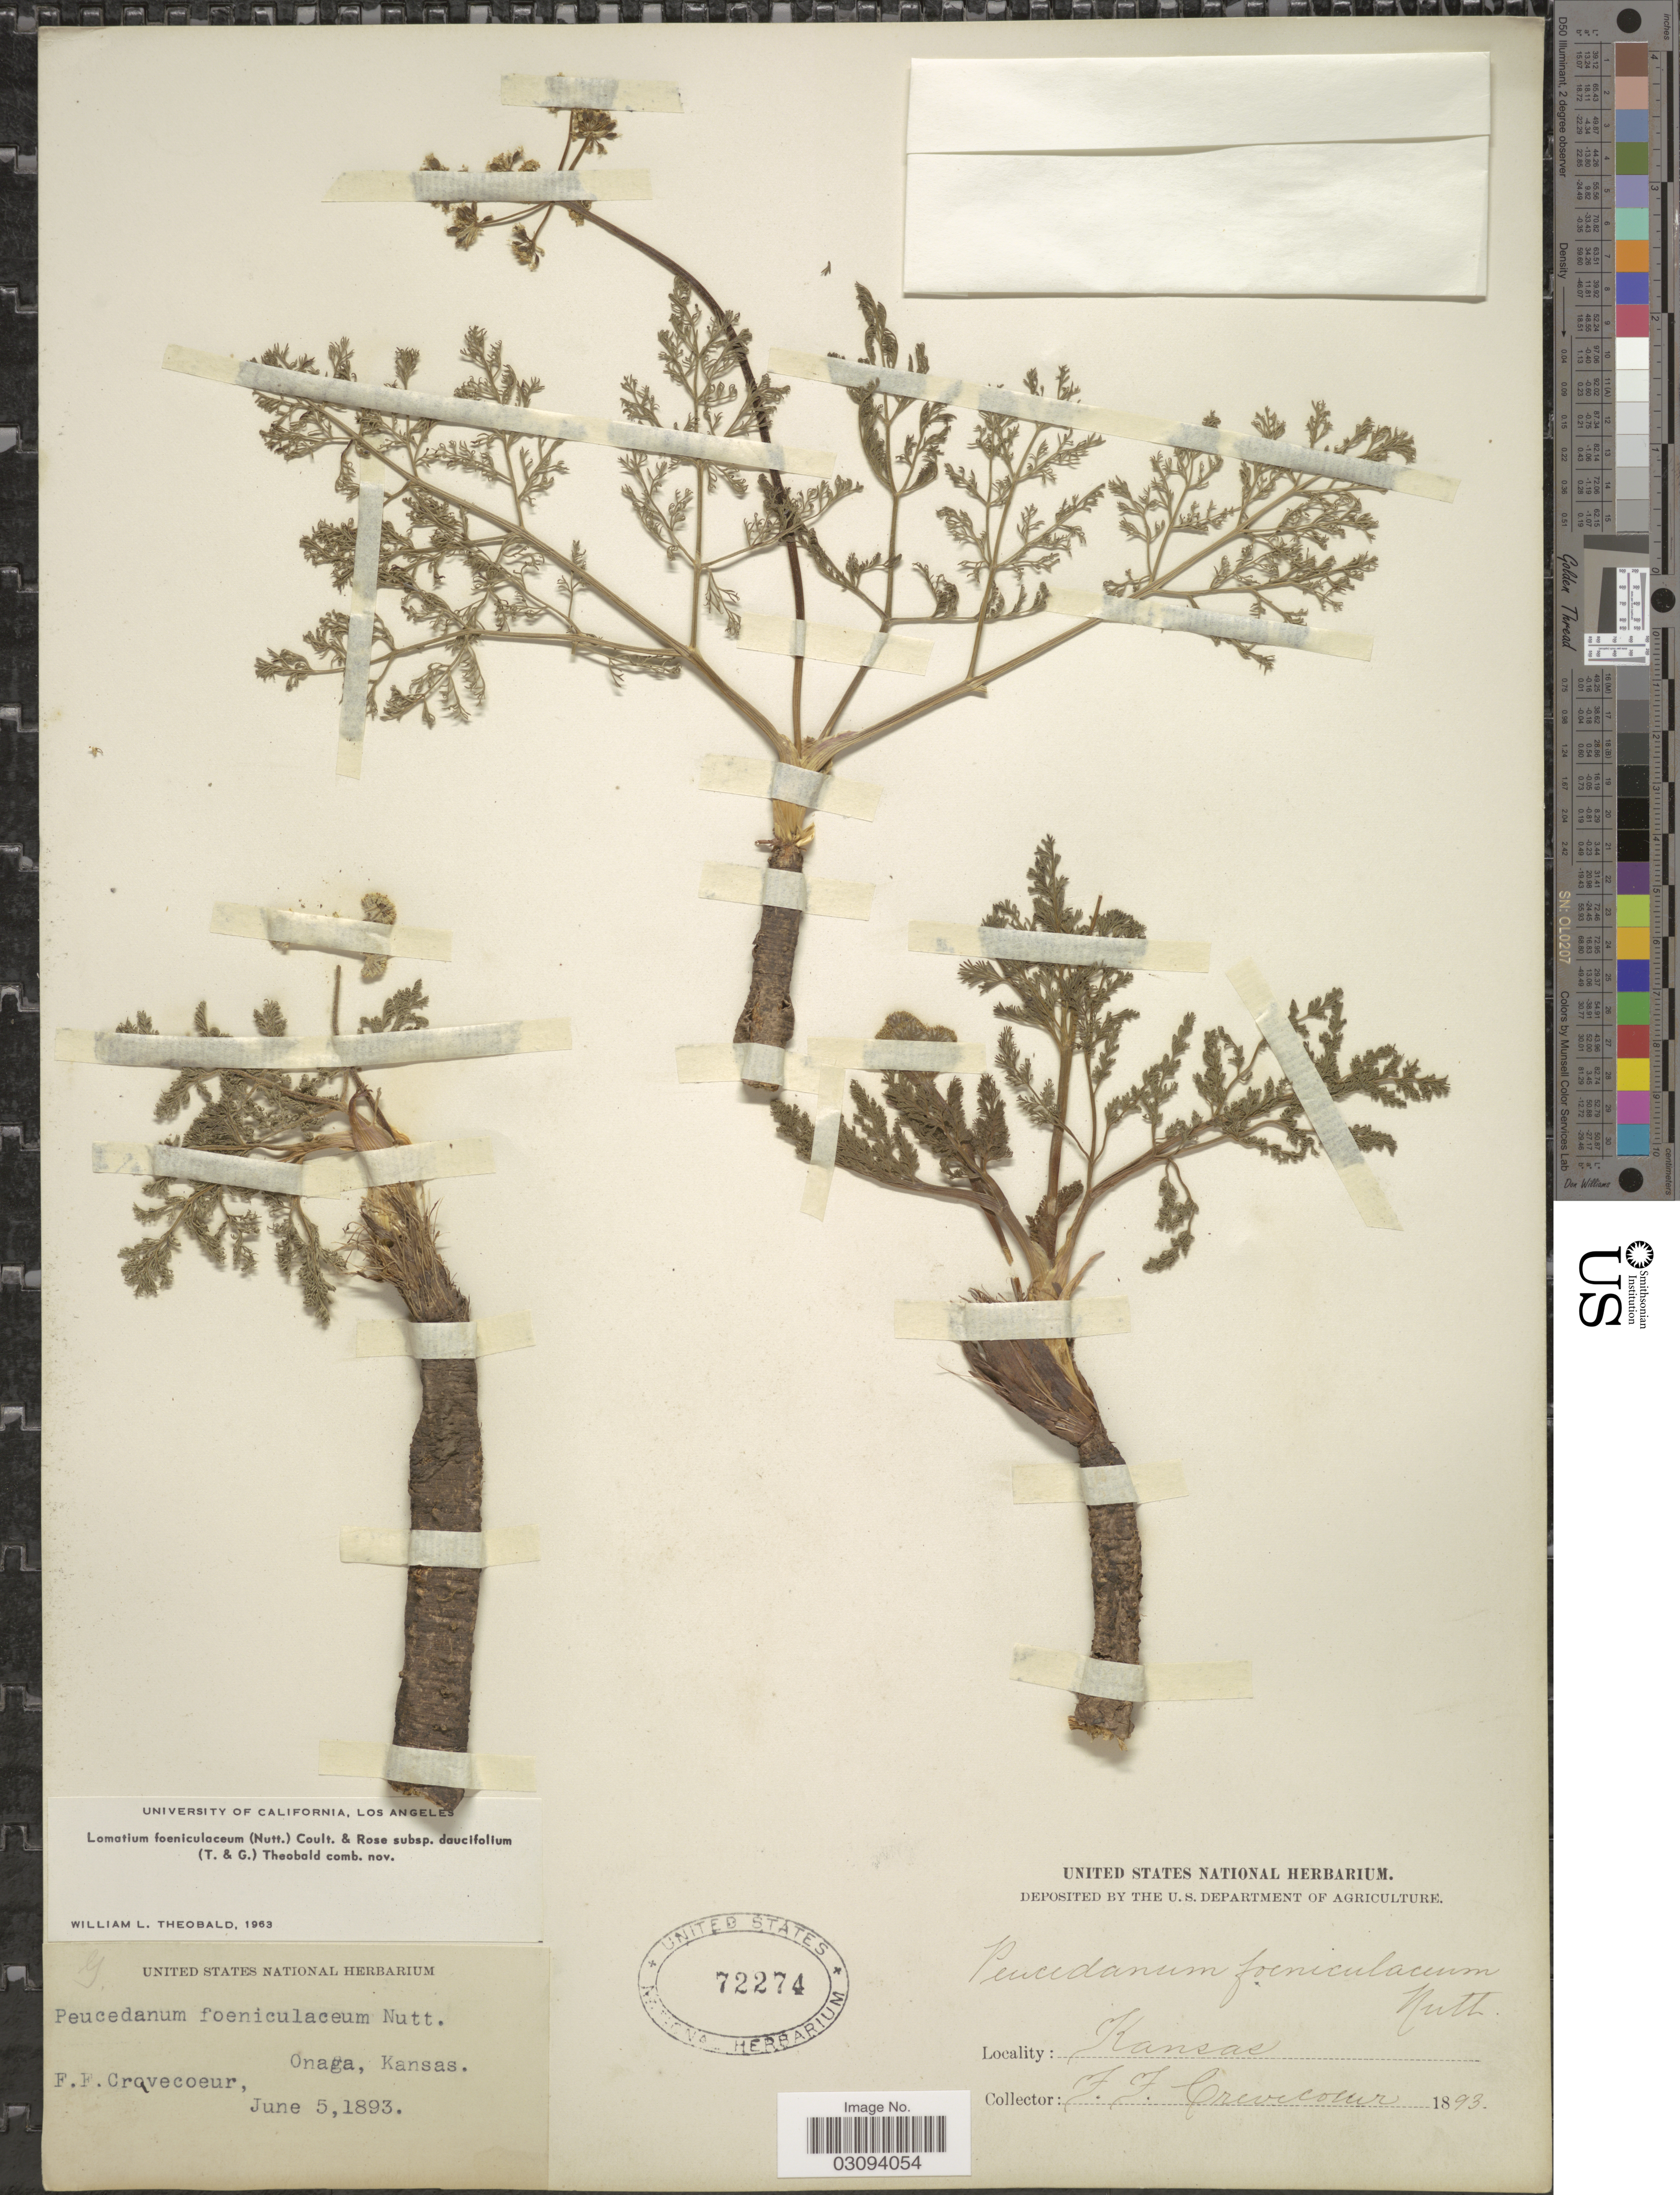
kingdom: Plantae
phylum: Tracheophyta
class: Magnoliopsida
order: Apiales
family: Apiaceae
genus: Lomatium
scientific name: Lomatium foeniculaceum subsp. daucifolium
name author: (Torr. & A. Gray) W.L. Theob.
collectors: F. F. Crevecoeur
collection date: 1893-06-05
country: United States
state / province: Kansas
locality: Onaga.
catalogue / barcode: US 72274